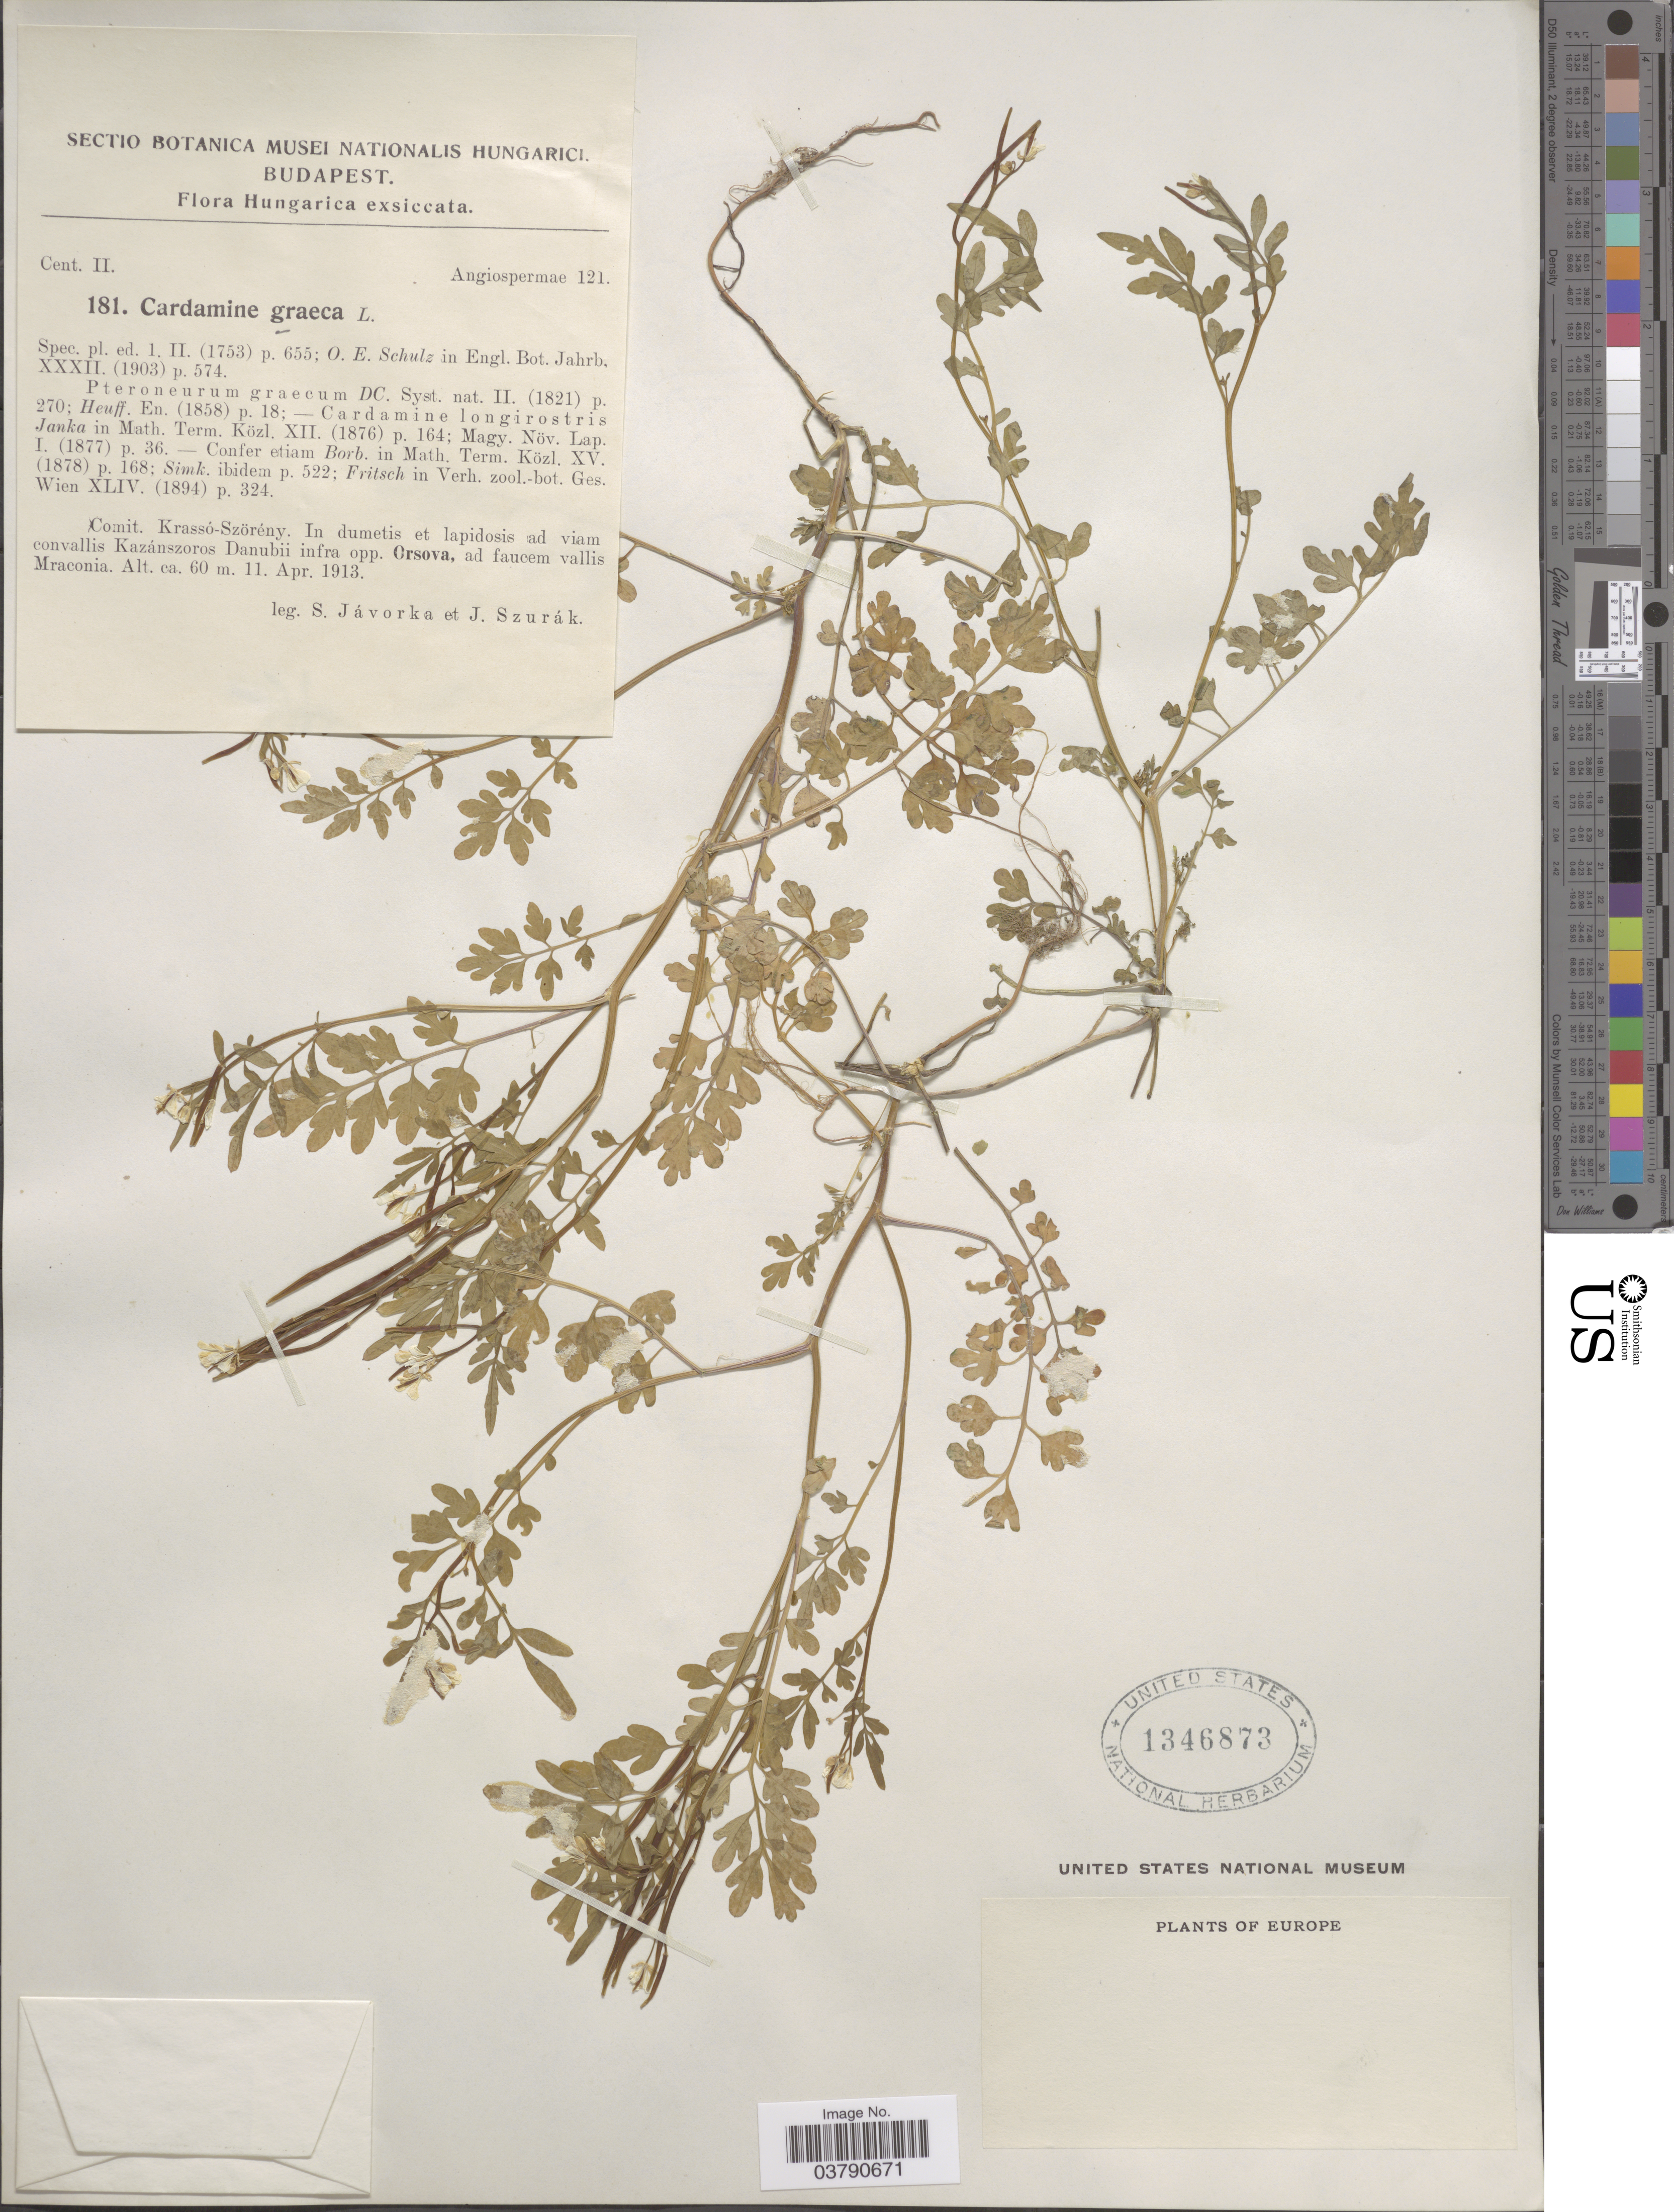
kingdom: Plantae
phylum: Tracheophyta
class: Magnoliopsida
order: Brassicales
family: Brassicaceae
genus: Cardamine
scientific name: Cardamine graeca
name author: L.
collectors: S. Javorka & J. Szurak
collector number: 181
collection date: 1913-04-11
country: Hungary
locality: Comit. Krassó-Szörény. In dumetis et lapidosis ad viam convallis Kazánszoros Danubii infra opp. Orsova, ad faucem vallis Mraconia.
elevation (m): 60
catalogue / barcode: US 1346873